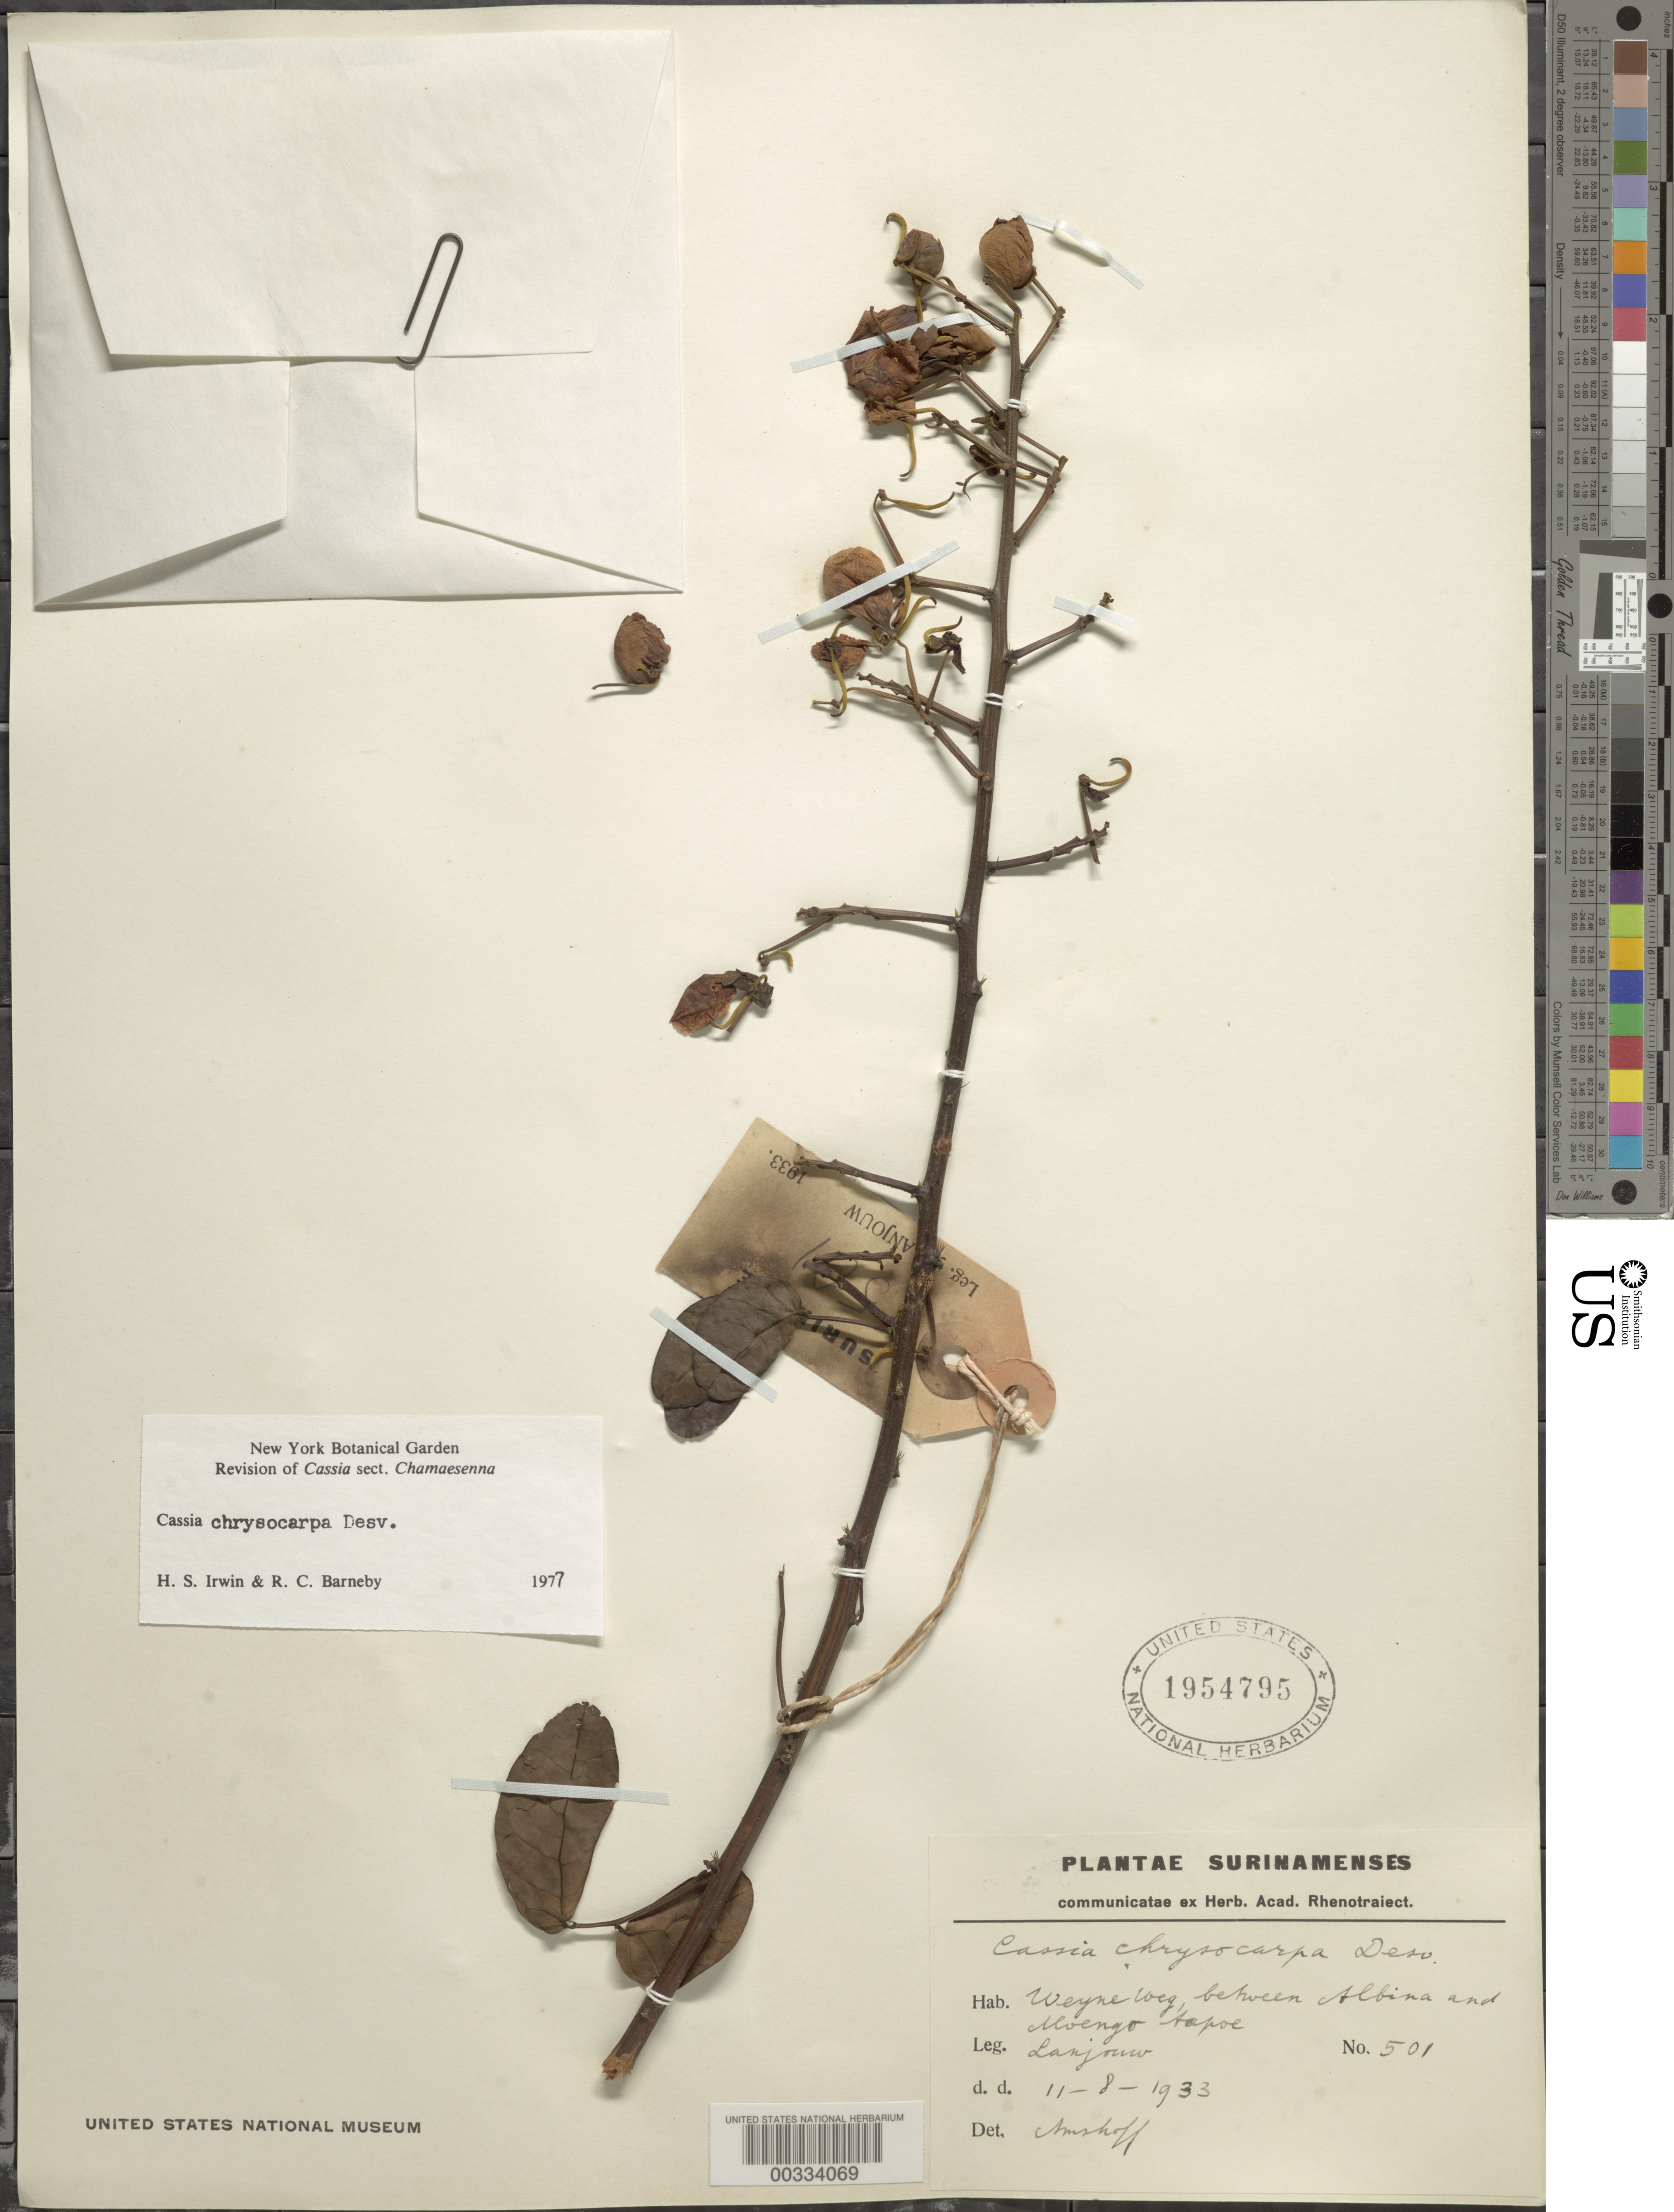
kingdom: Plantae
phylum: Tracheophyta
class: Magnoliopsida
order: Fabales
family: Fabaceae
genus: Senna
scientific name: Senna chrysocarpa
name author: (Desv.) H.S. Irwin & Barneby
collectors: J. Lanjouw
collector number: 501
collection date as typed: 11 Aug 1933 or 08 Nov 1933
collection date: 1933-08-11 or 1933-11-08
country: Guyana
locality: Weyneweg, between albina and moengo aopol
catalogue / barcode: US 1954795